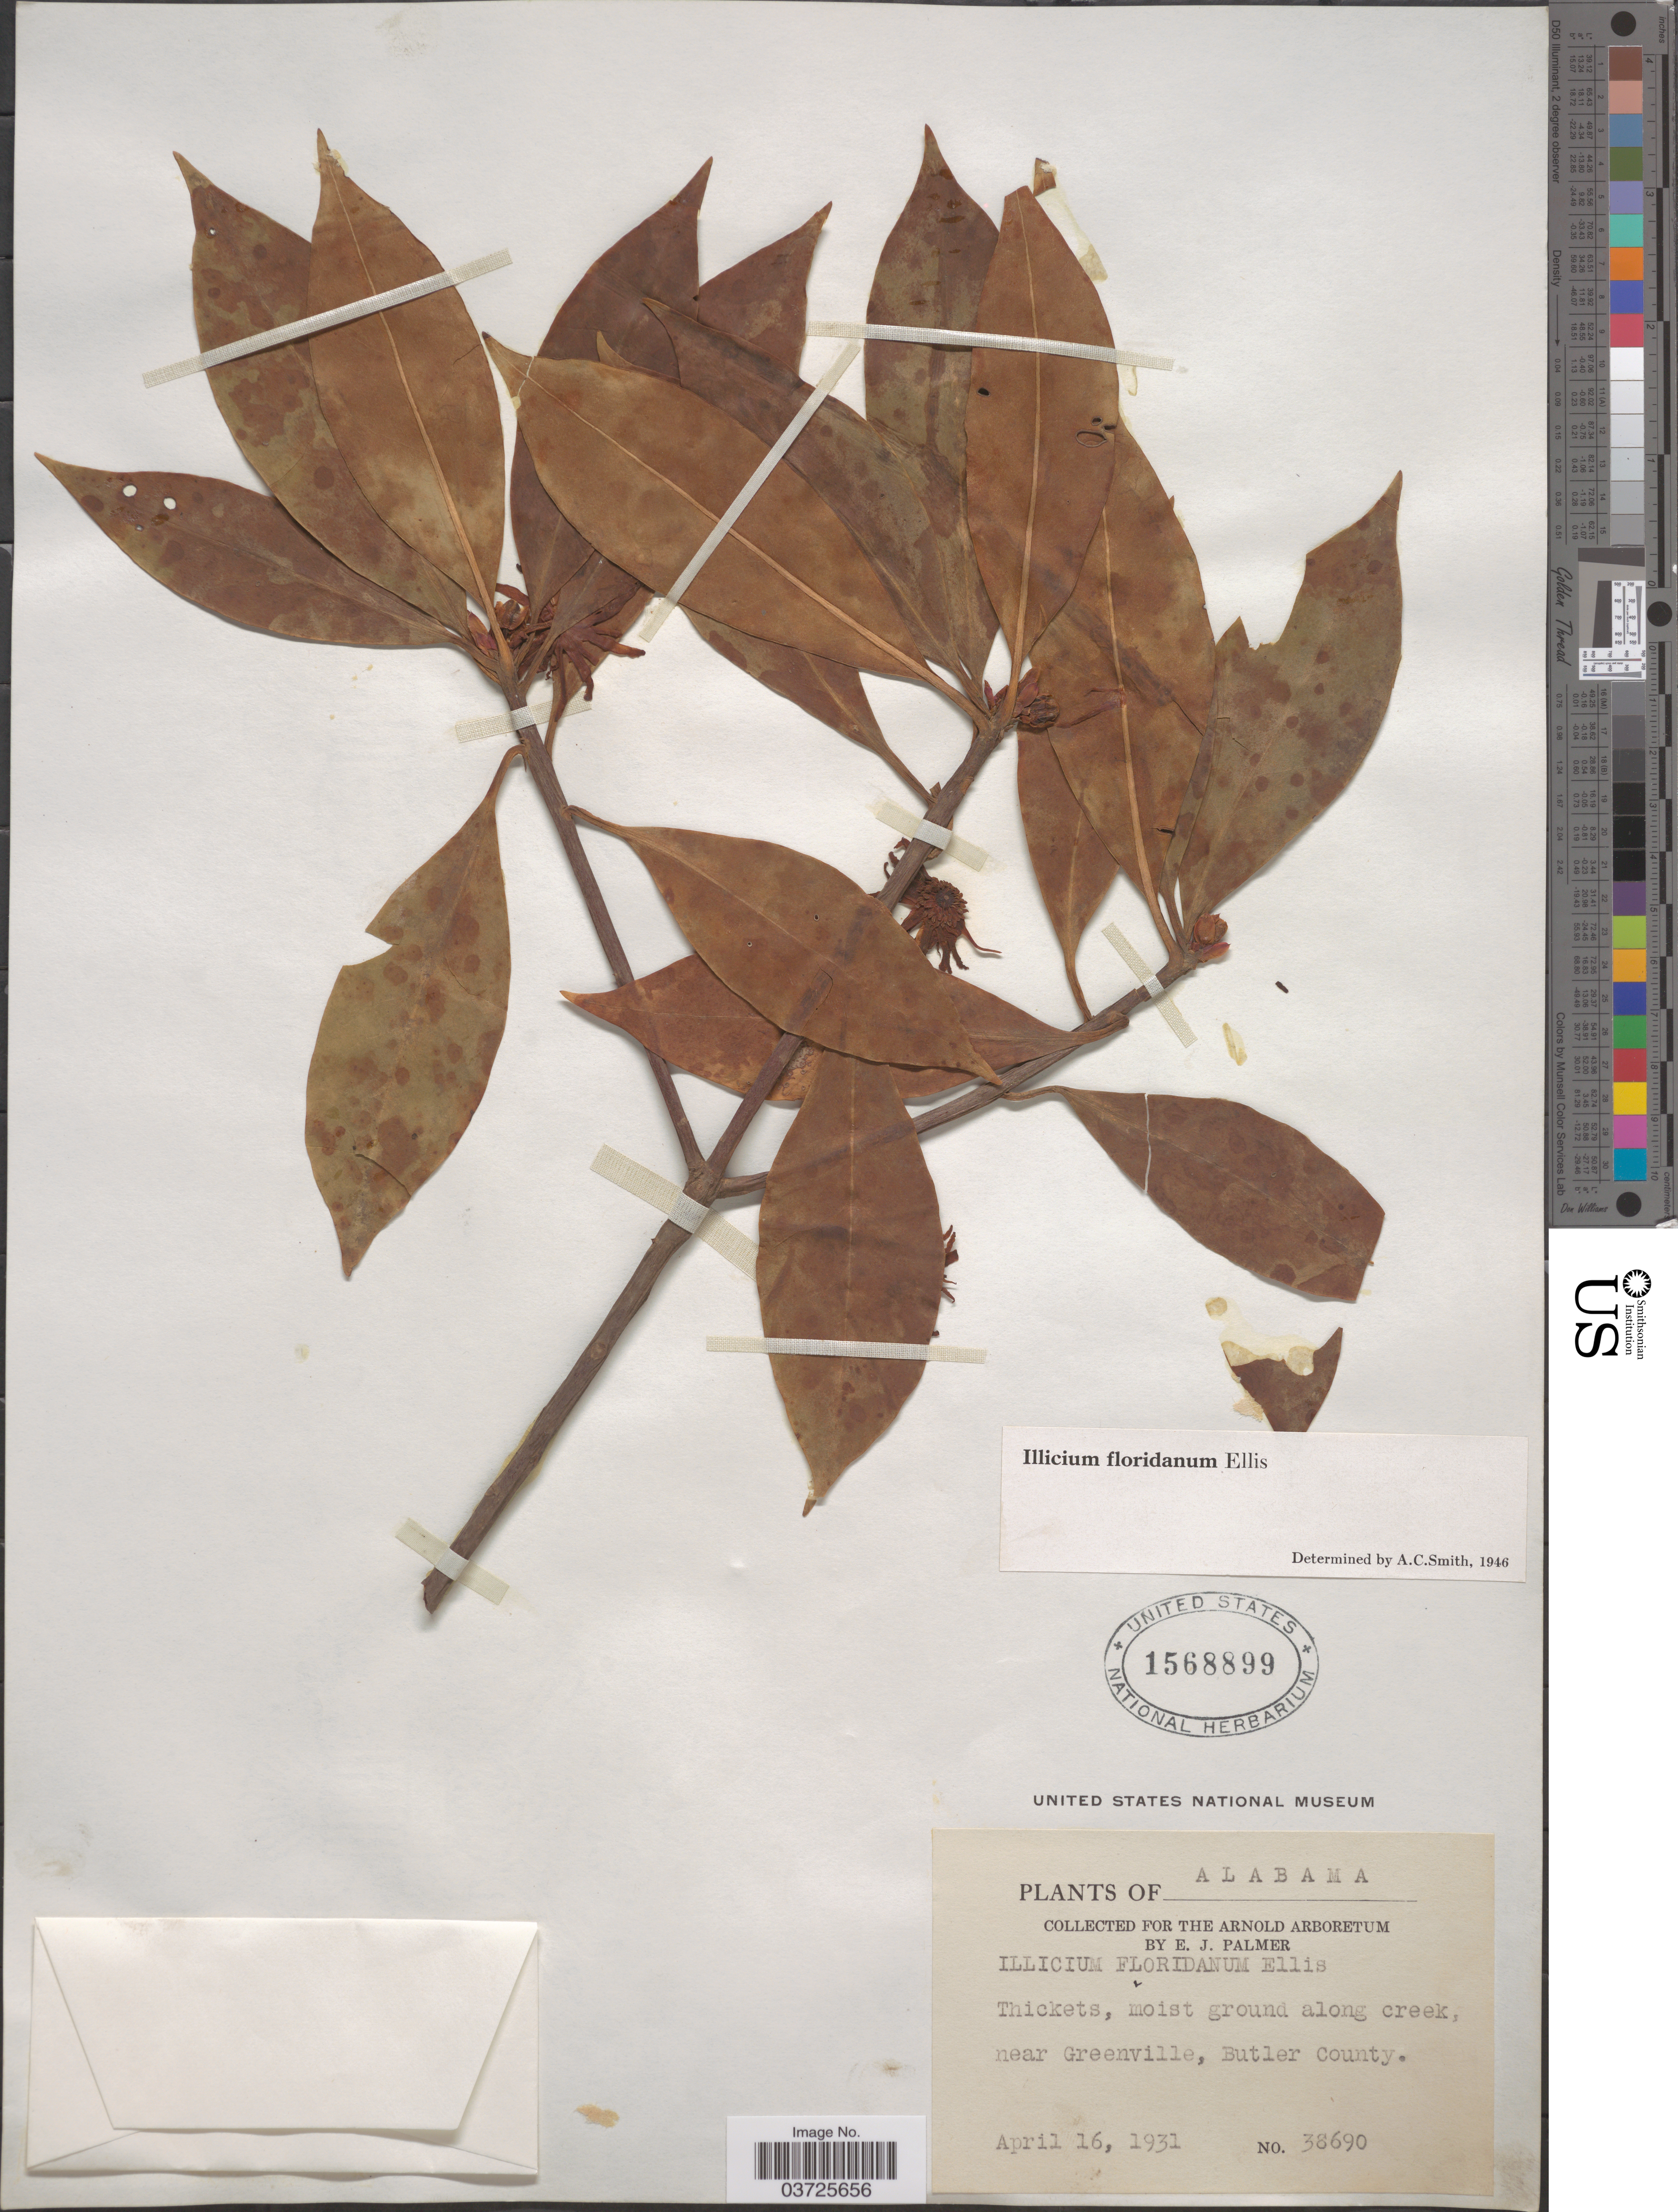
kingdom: Plantae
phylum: Tracheophyta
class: Magnoliopsida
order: Austrobaileyales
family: Schisandraceae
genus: Illicium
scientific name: Illicium floridanum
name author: J. Ellis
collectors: E. J. Palmer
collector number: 38690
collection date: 1931-04-16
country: United States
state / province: Alabama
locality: Thickets, moist ground along creek, near Greenville, Butler County.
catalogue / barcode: US 1568899